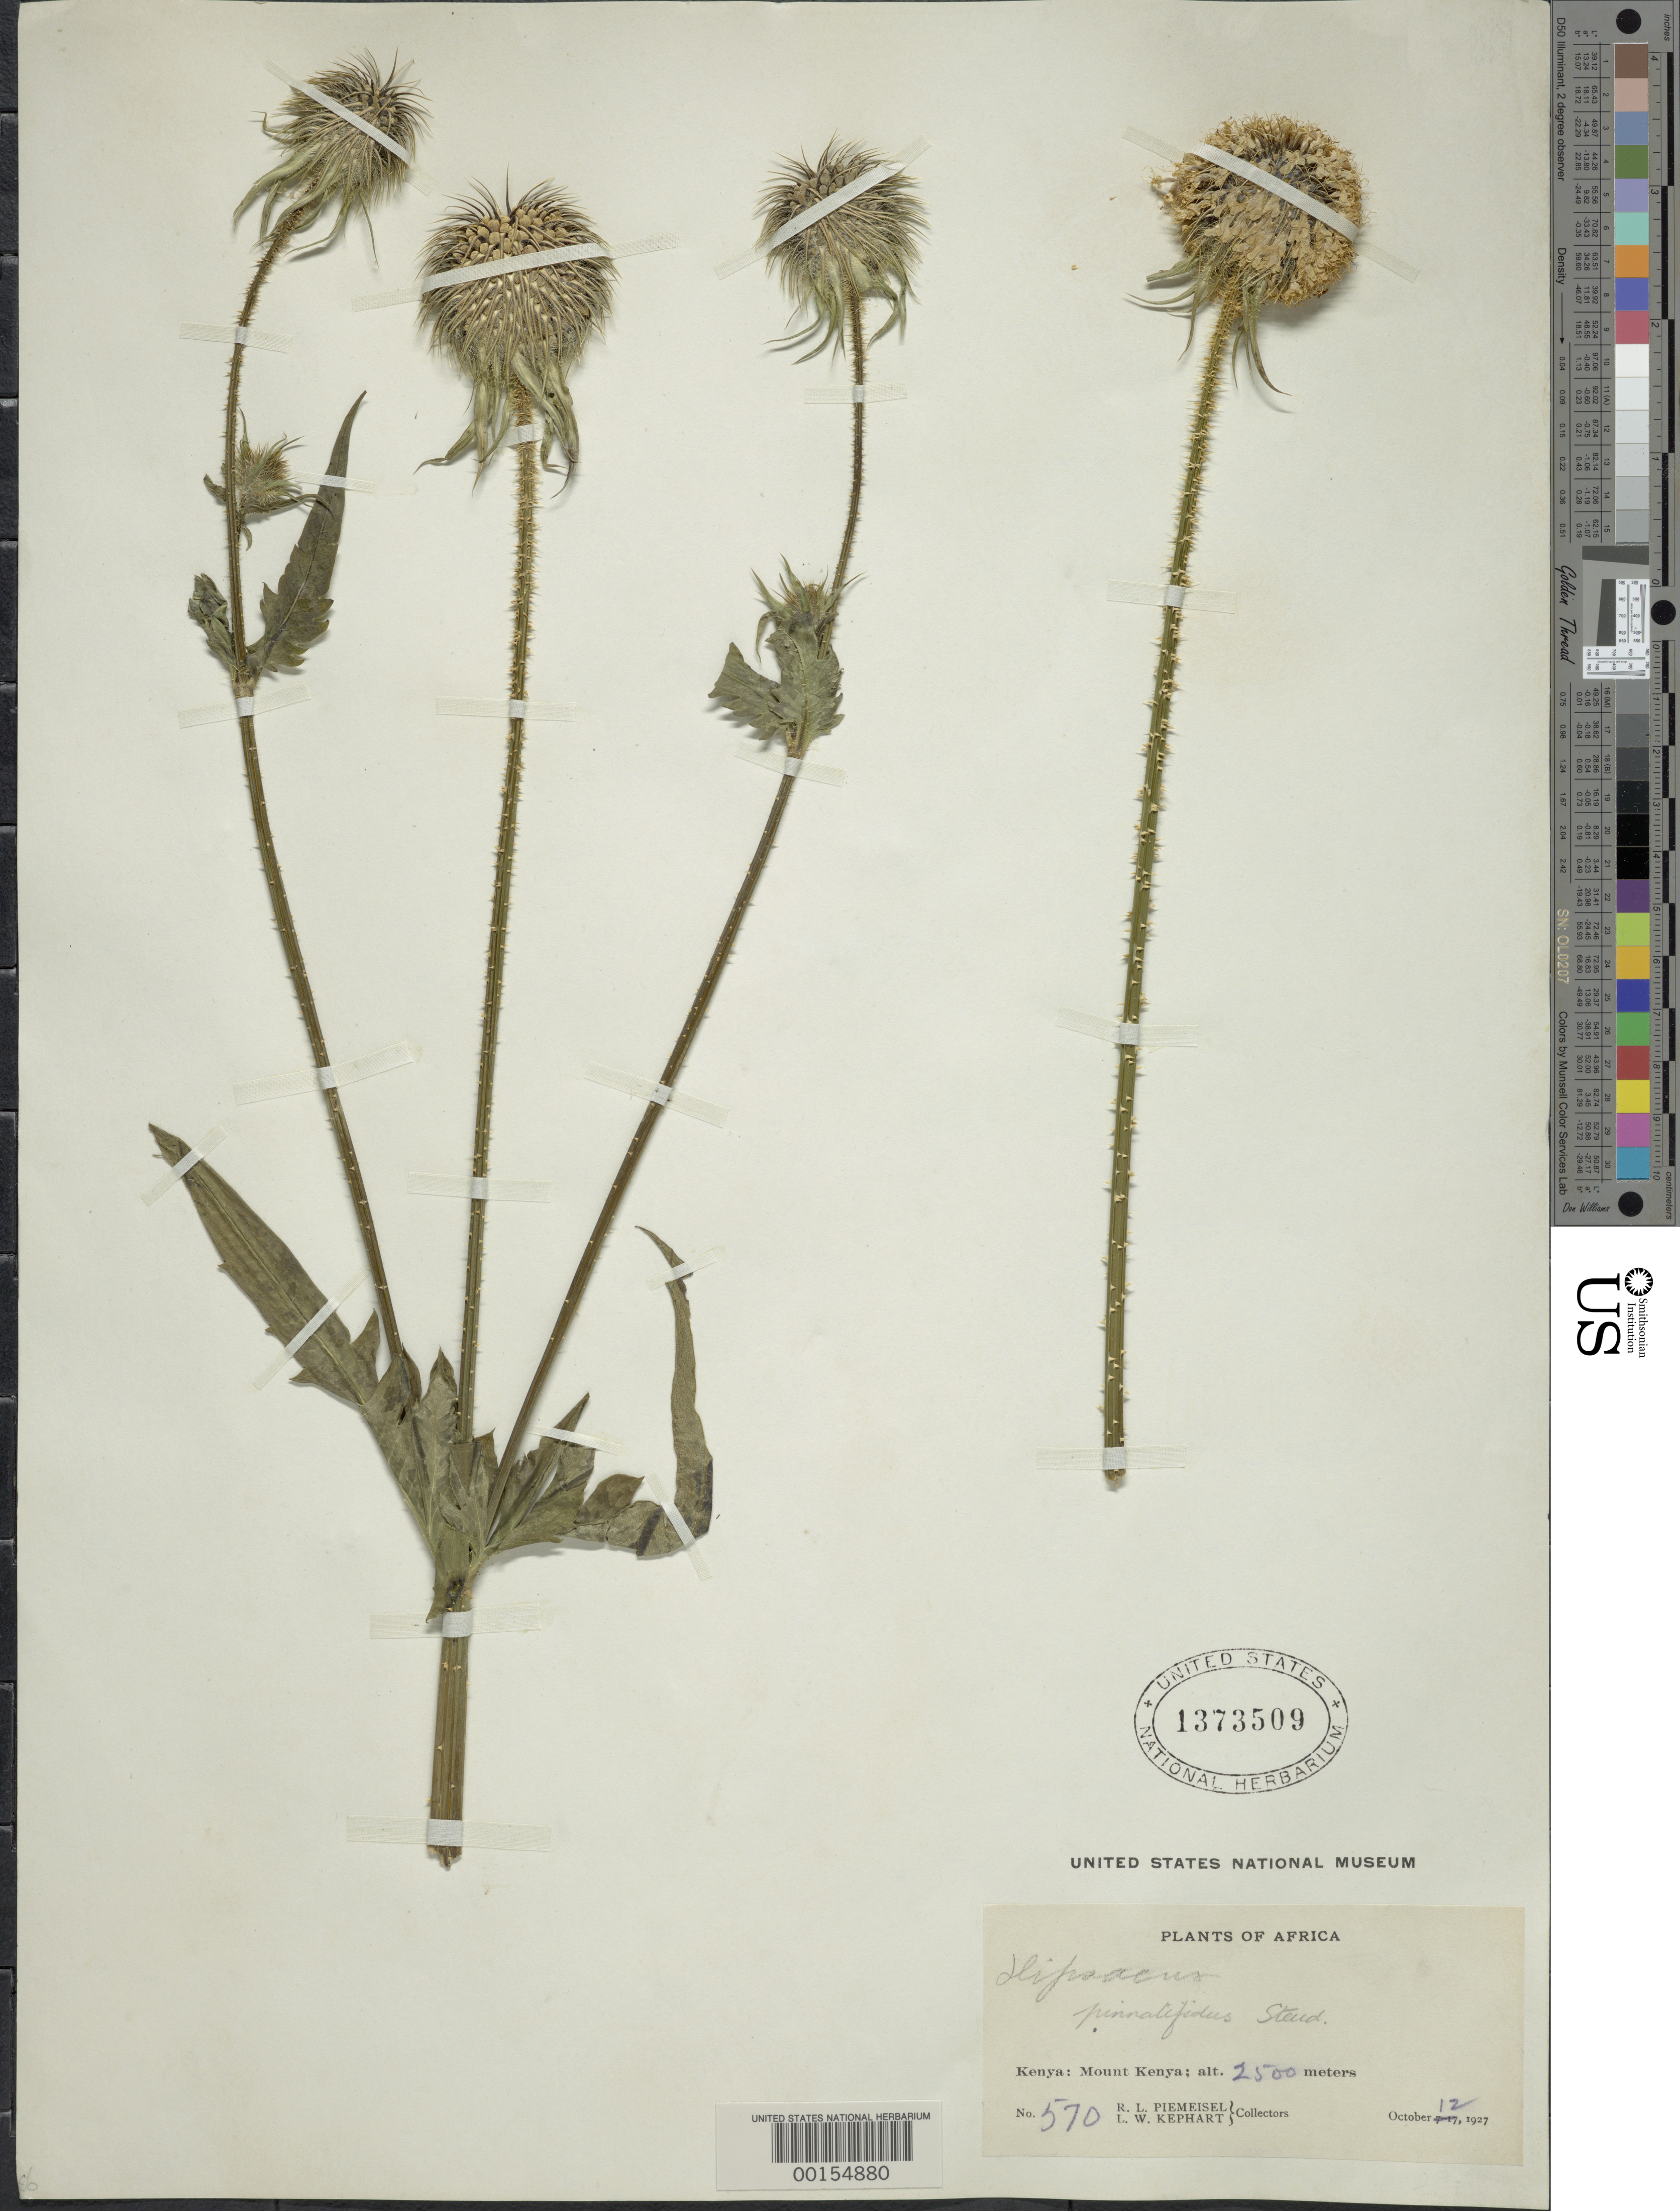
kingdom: Plantae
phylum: Tracheophyta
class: Magnoliopsida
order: Dipsacales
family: Caprifoliaceae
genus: Dipsacus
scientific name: Dipsacus pinnatifidus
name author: A. Rich.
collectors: R. L. Piemeisel & L. W. Kephart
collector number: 570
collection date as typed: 12 Oct 1927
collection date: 1927-10-12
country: Kenya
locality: Mount Kenya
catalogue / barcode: US 1373509